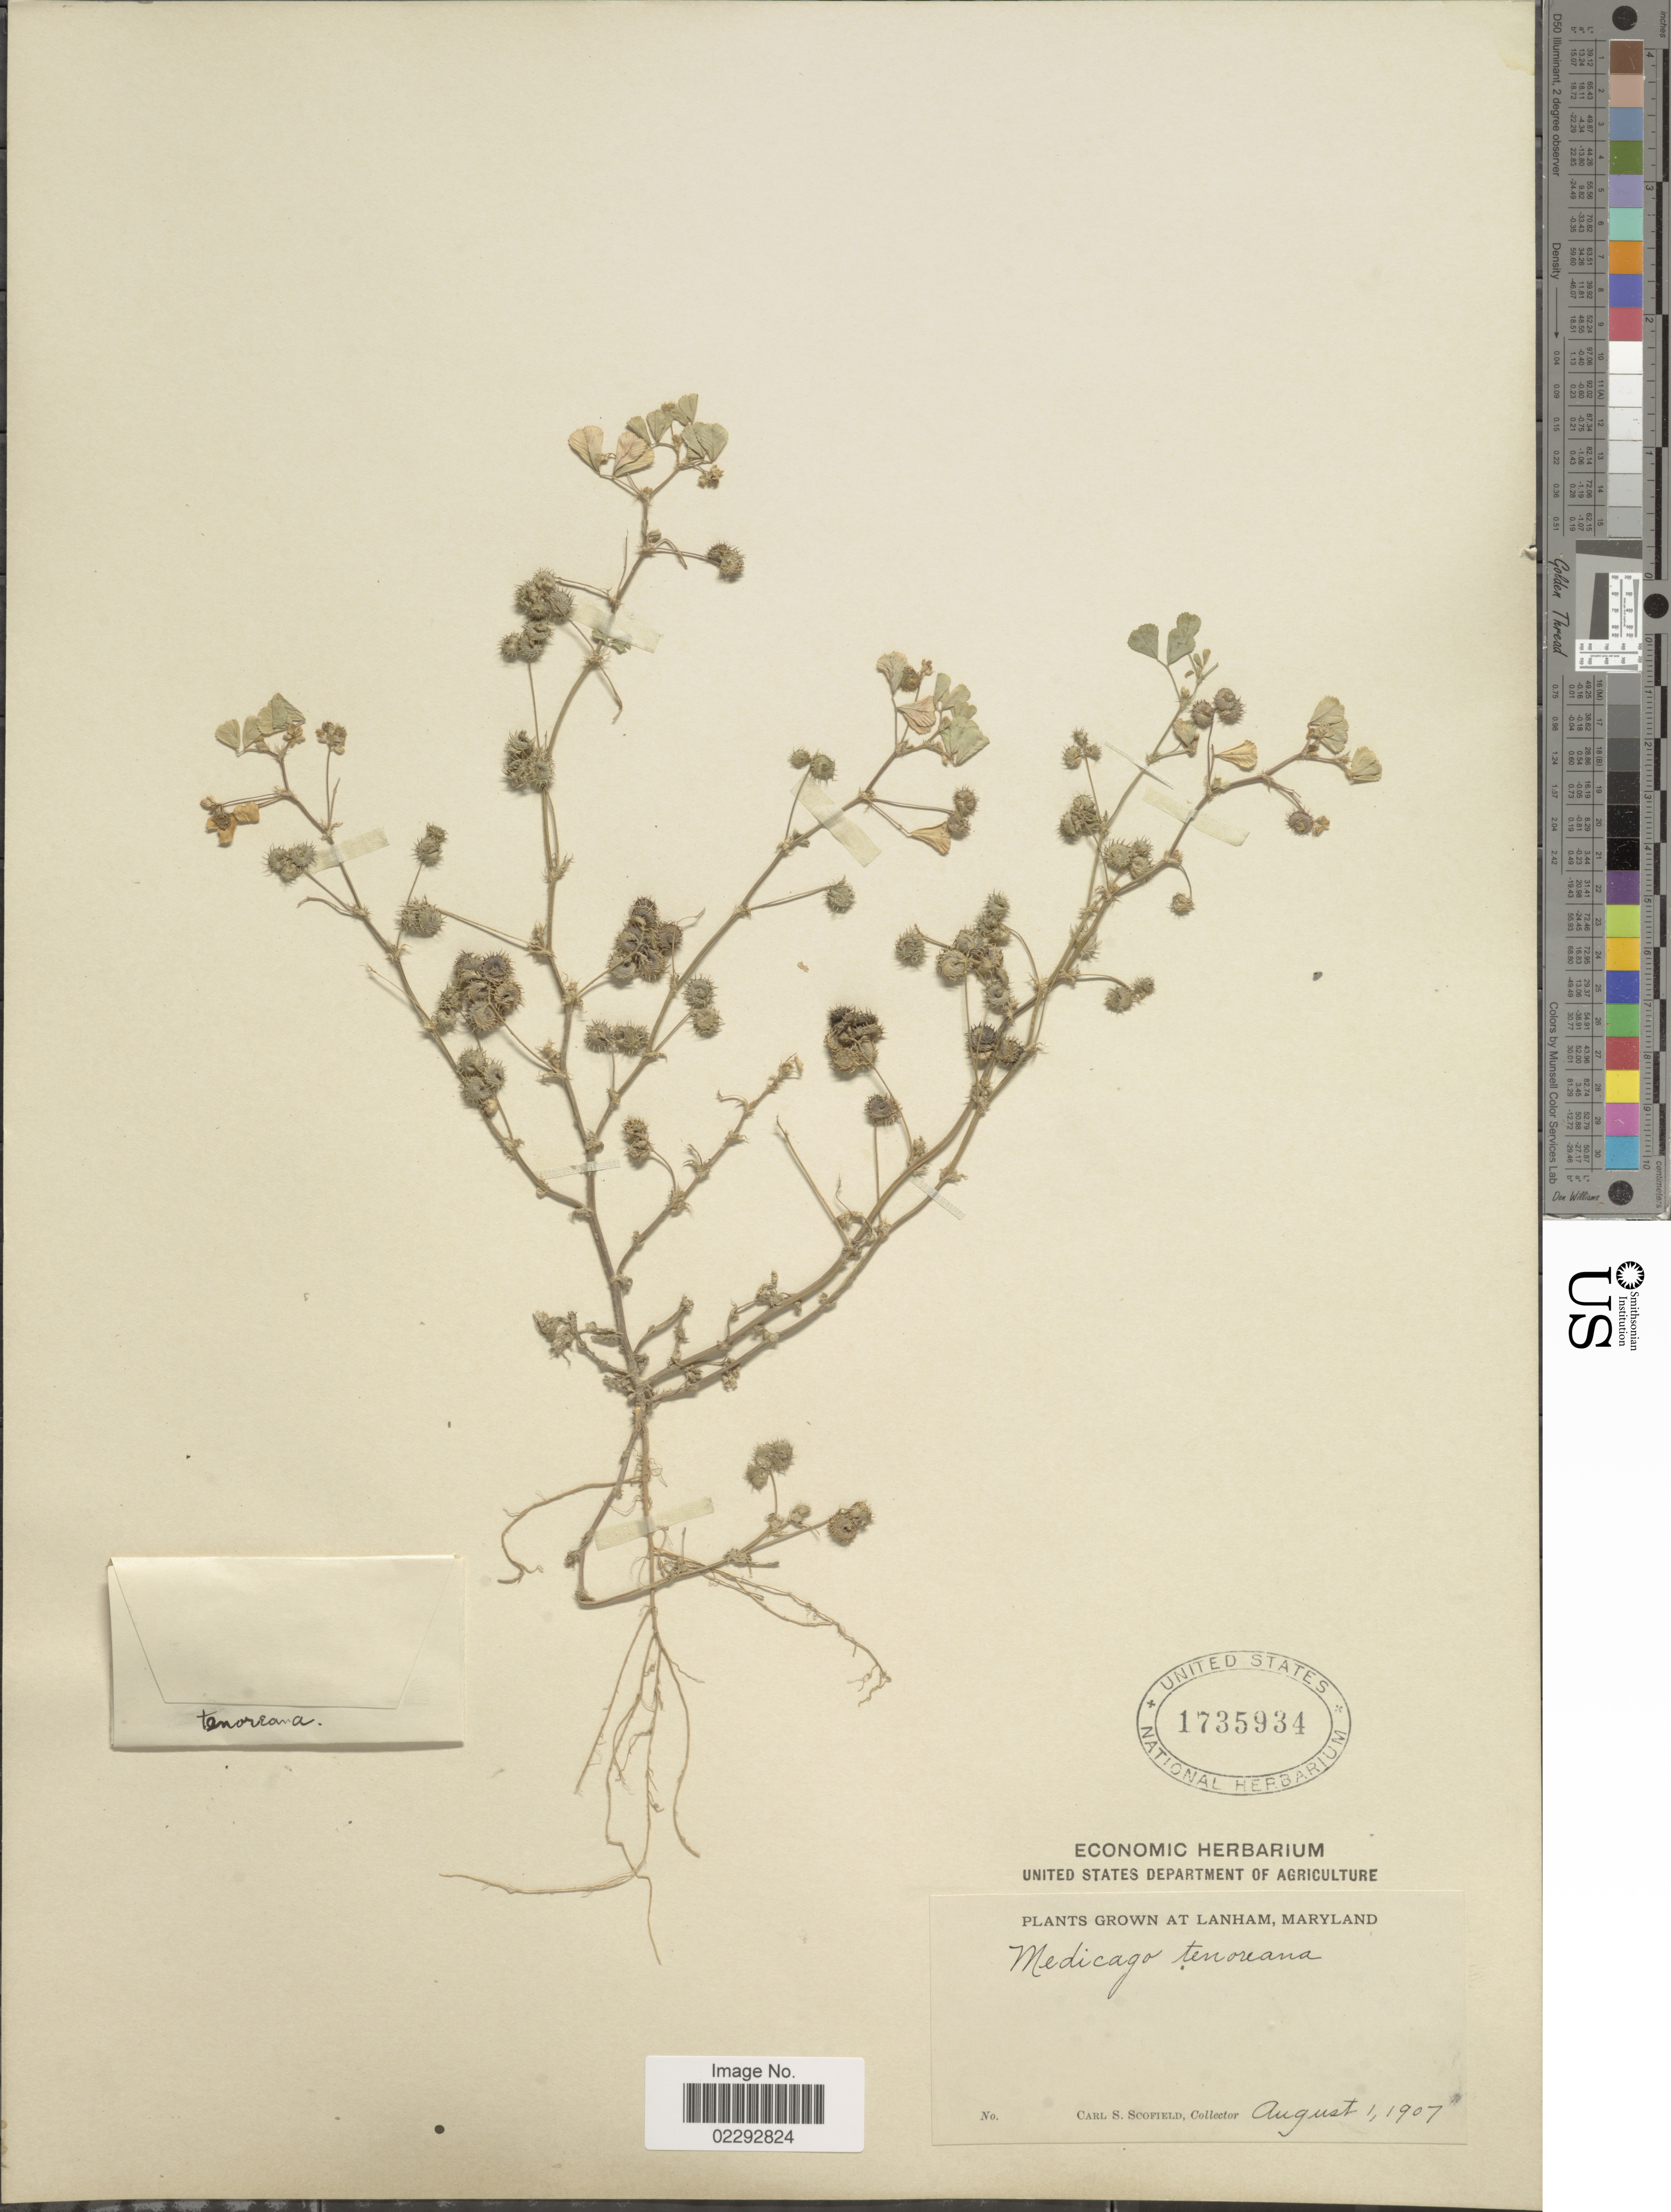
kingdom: Plantae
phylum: Tracheophyta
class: Magnoliopsida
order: Fabales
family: Fabaceae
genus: Medicago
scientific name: Medicago hispida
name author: Gaertn.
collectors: C. Scofield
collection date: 1907-08-01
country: United States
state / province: Maryland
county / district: Prince George's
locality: Lanham, Maryland.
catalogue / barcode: US 1735934